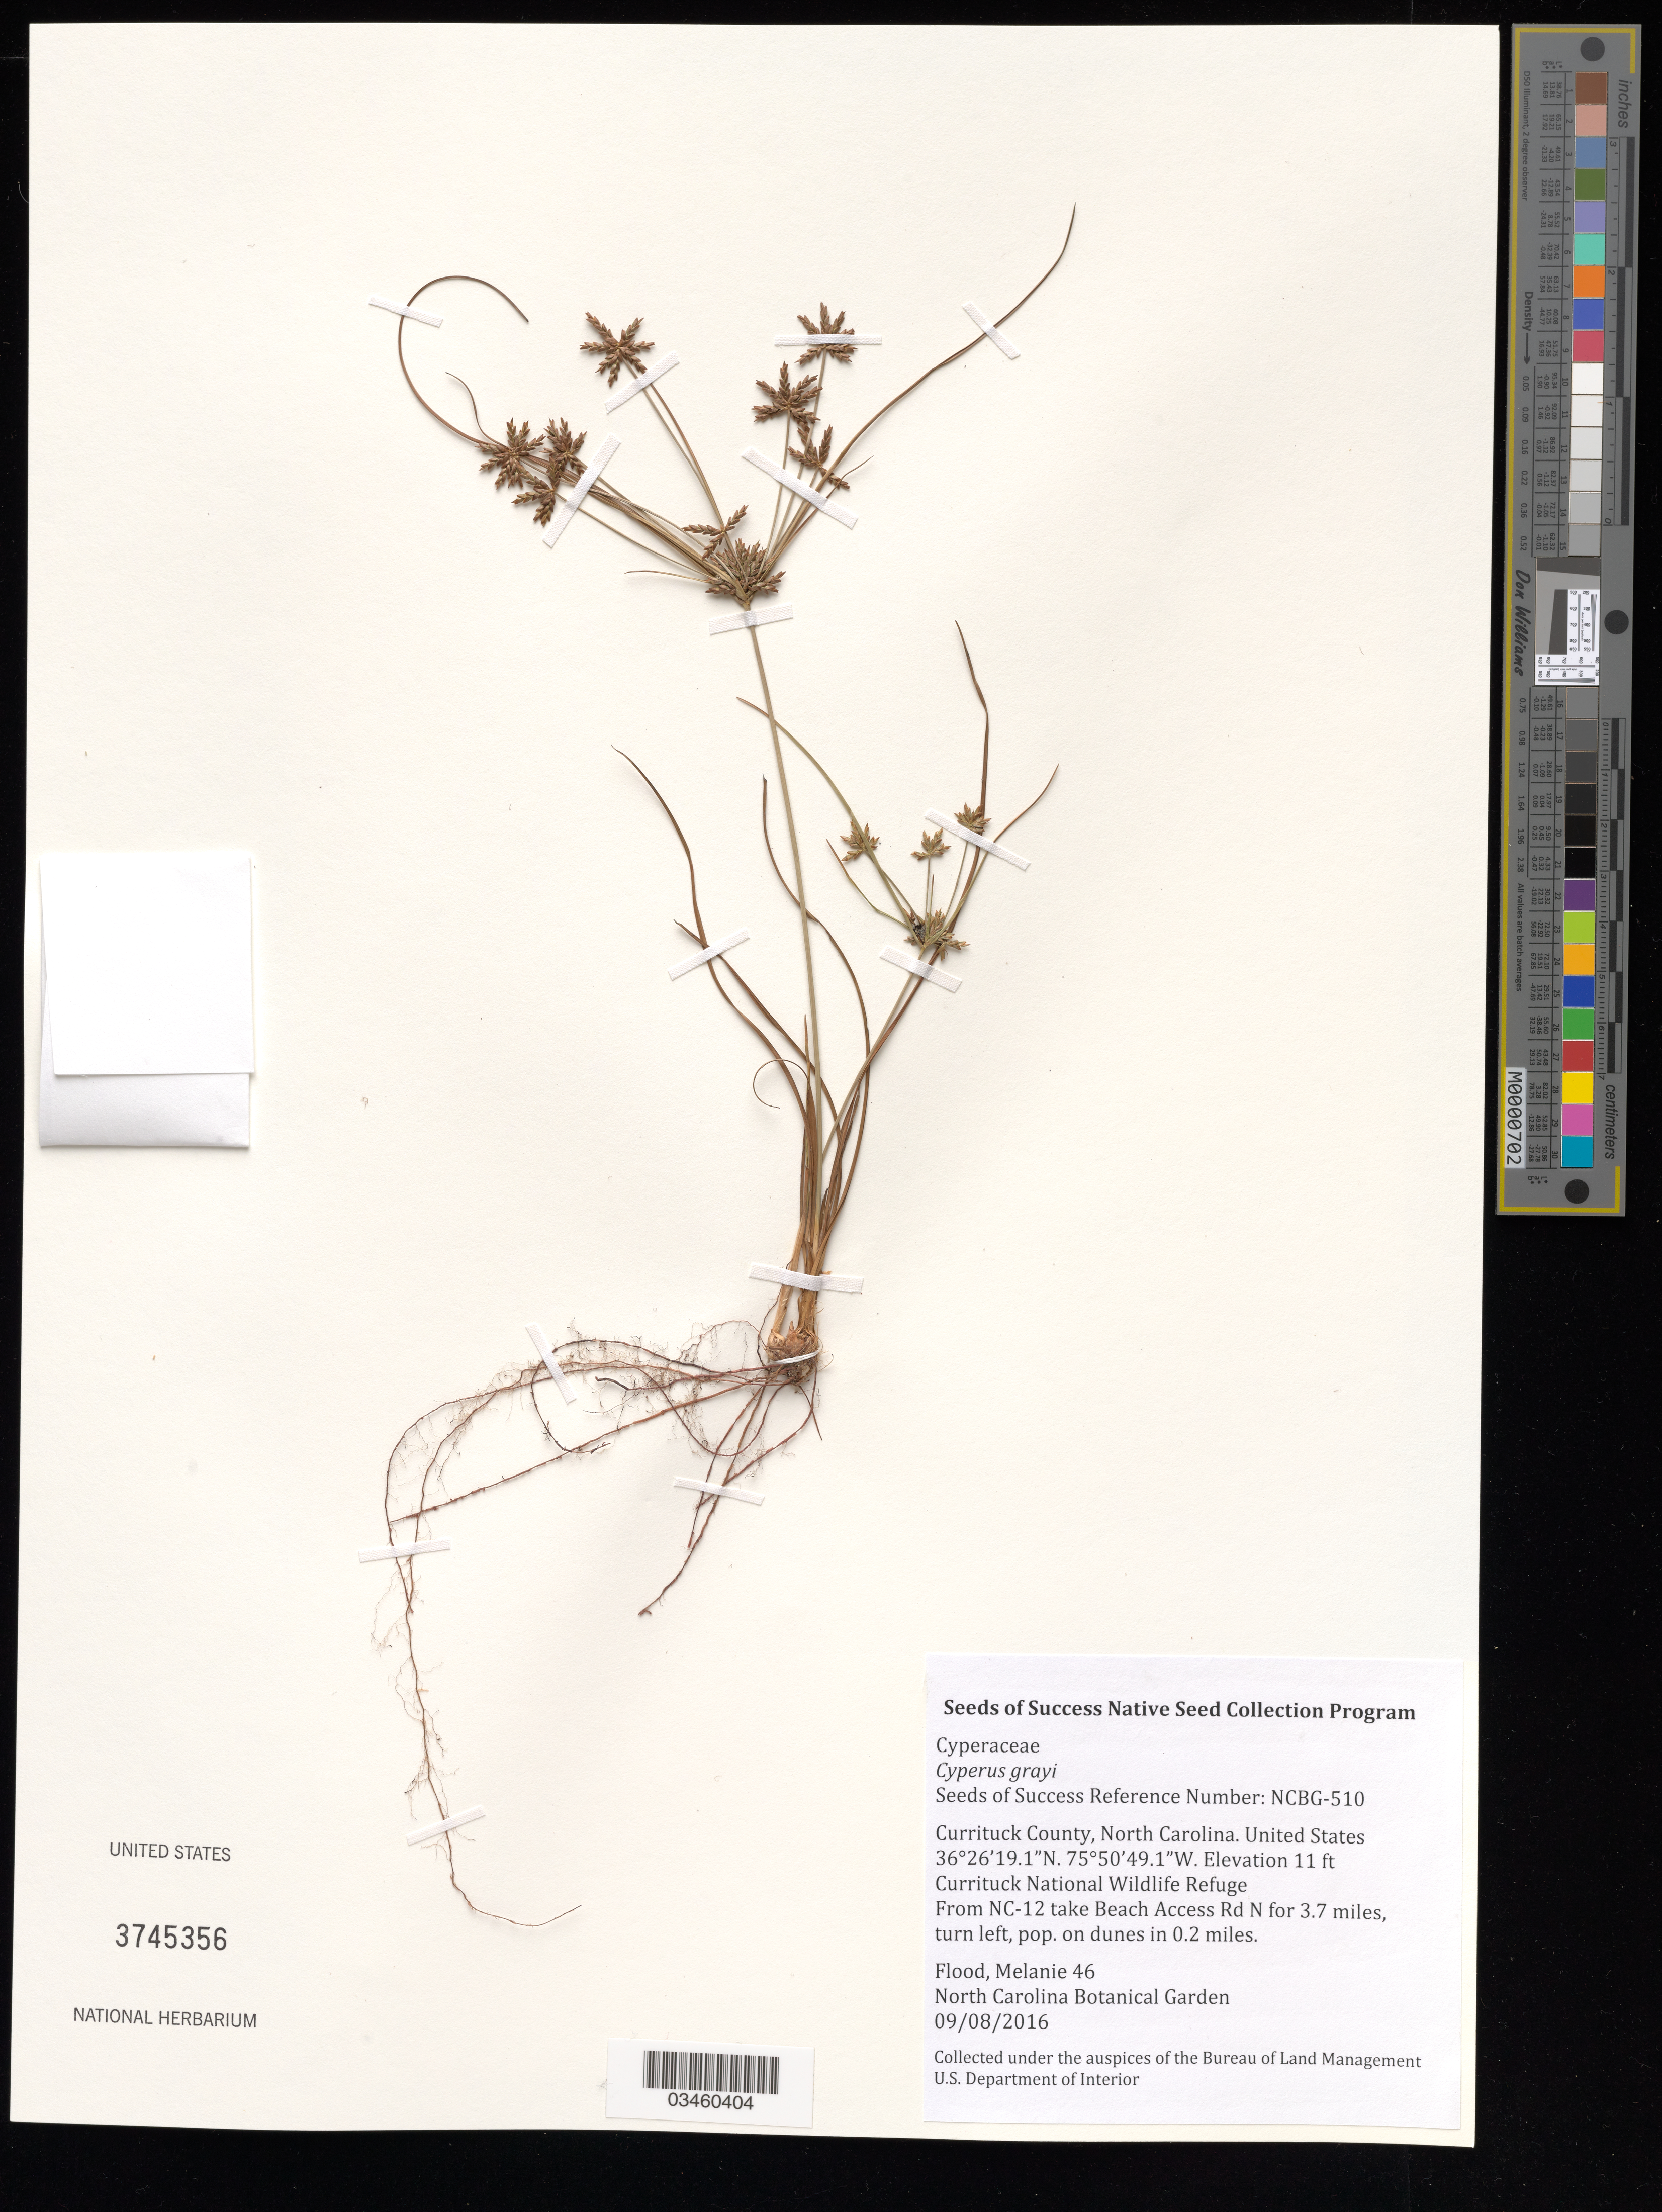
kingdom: Plantae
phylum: Tracheophyta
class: Liliopsida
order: Poales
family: Cyperaceae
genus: Cyperus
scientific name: Cyperus grayi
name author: Torr.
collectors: M. Flood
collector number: NCBG-510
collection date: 2016-09-08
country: United States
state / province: North Carolina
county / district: Currituck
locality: Currituck National Wildlife Refuge, South Marsh Unit, 3.7 mi. on Beach Access Rd N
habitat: Central Coast Beach-Heather Duen Shrubland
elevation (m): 3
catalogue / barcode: US 3745356